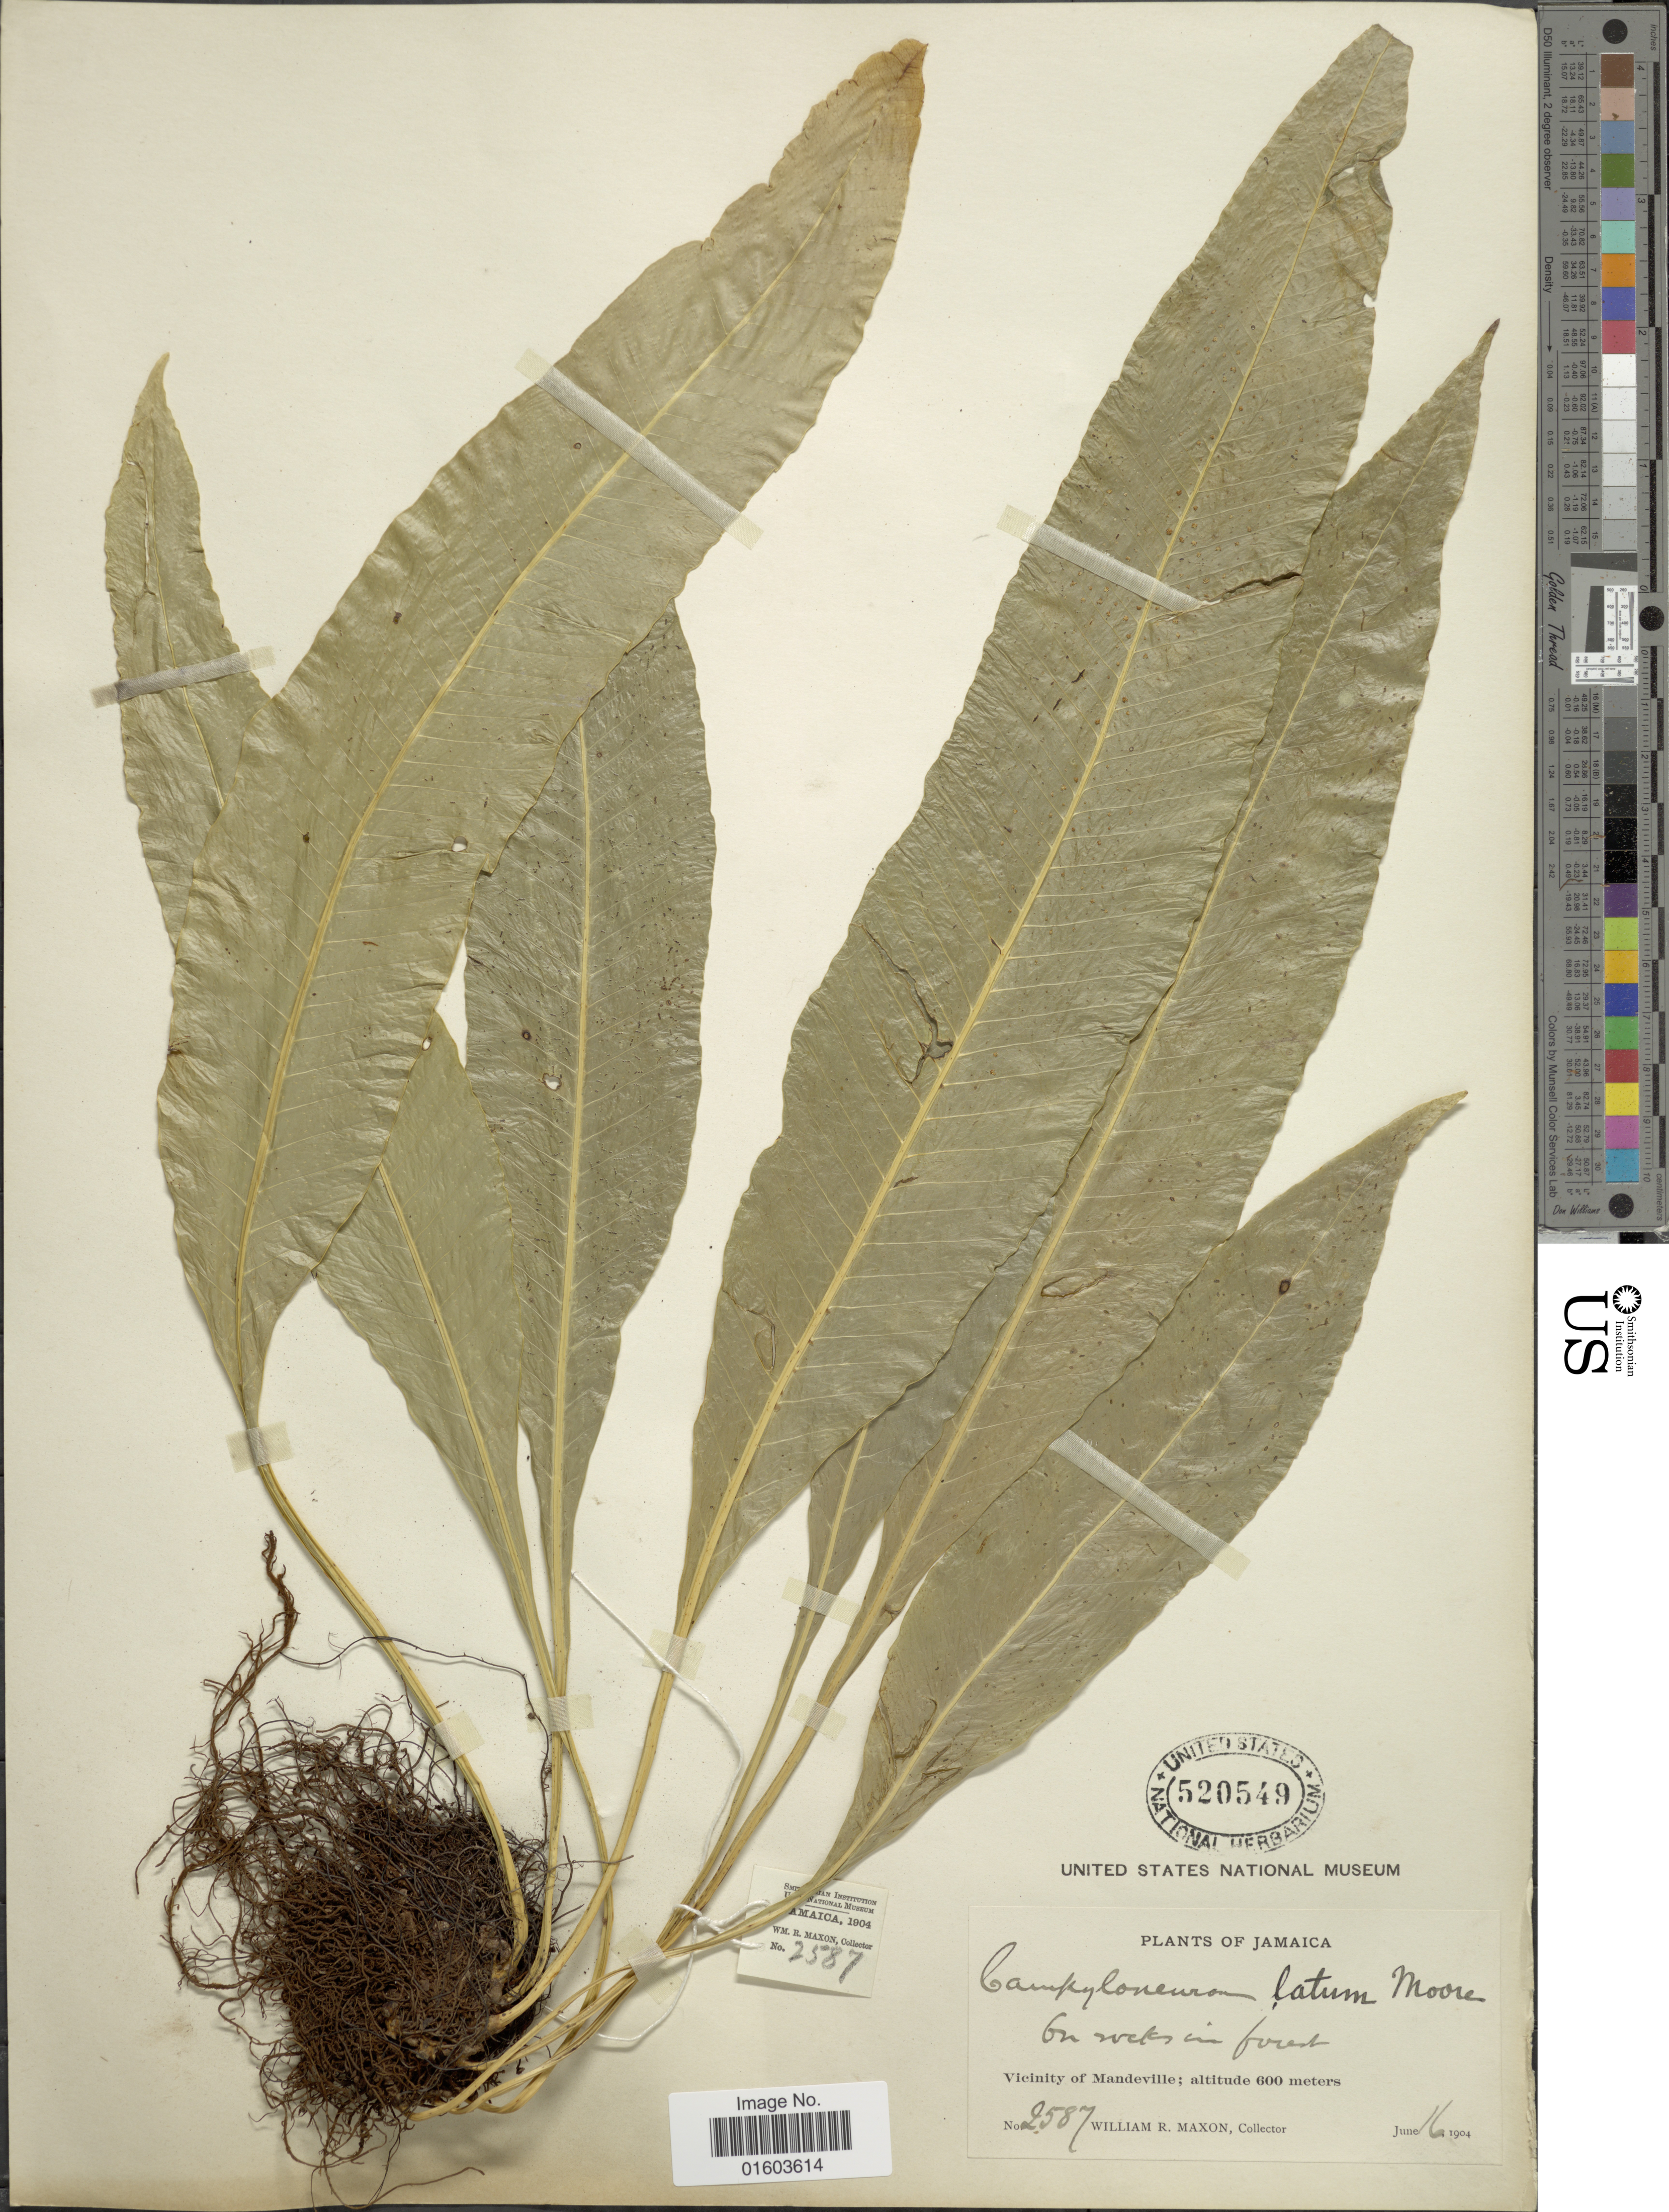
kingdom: Plantae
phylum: Tracheophyta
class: Polypodiopsida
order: Polypodiales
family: Polypodiaceae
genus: Campyloneurum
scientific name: Campyloneurum latum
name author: T. Moore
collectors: W. R. Maxon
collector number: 2587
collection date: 1904-06-16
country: Jamaica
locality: Vicinity of Mandeville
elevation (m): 600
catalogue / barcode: US 520549